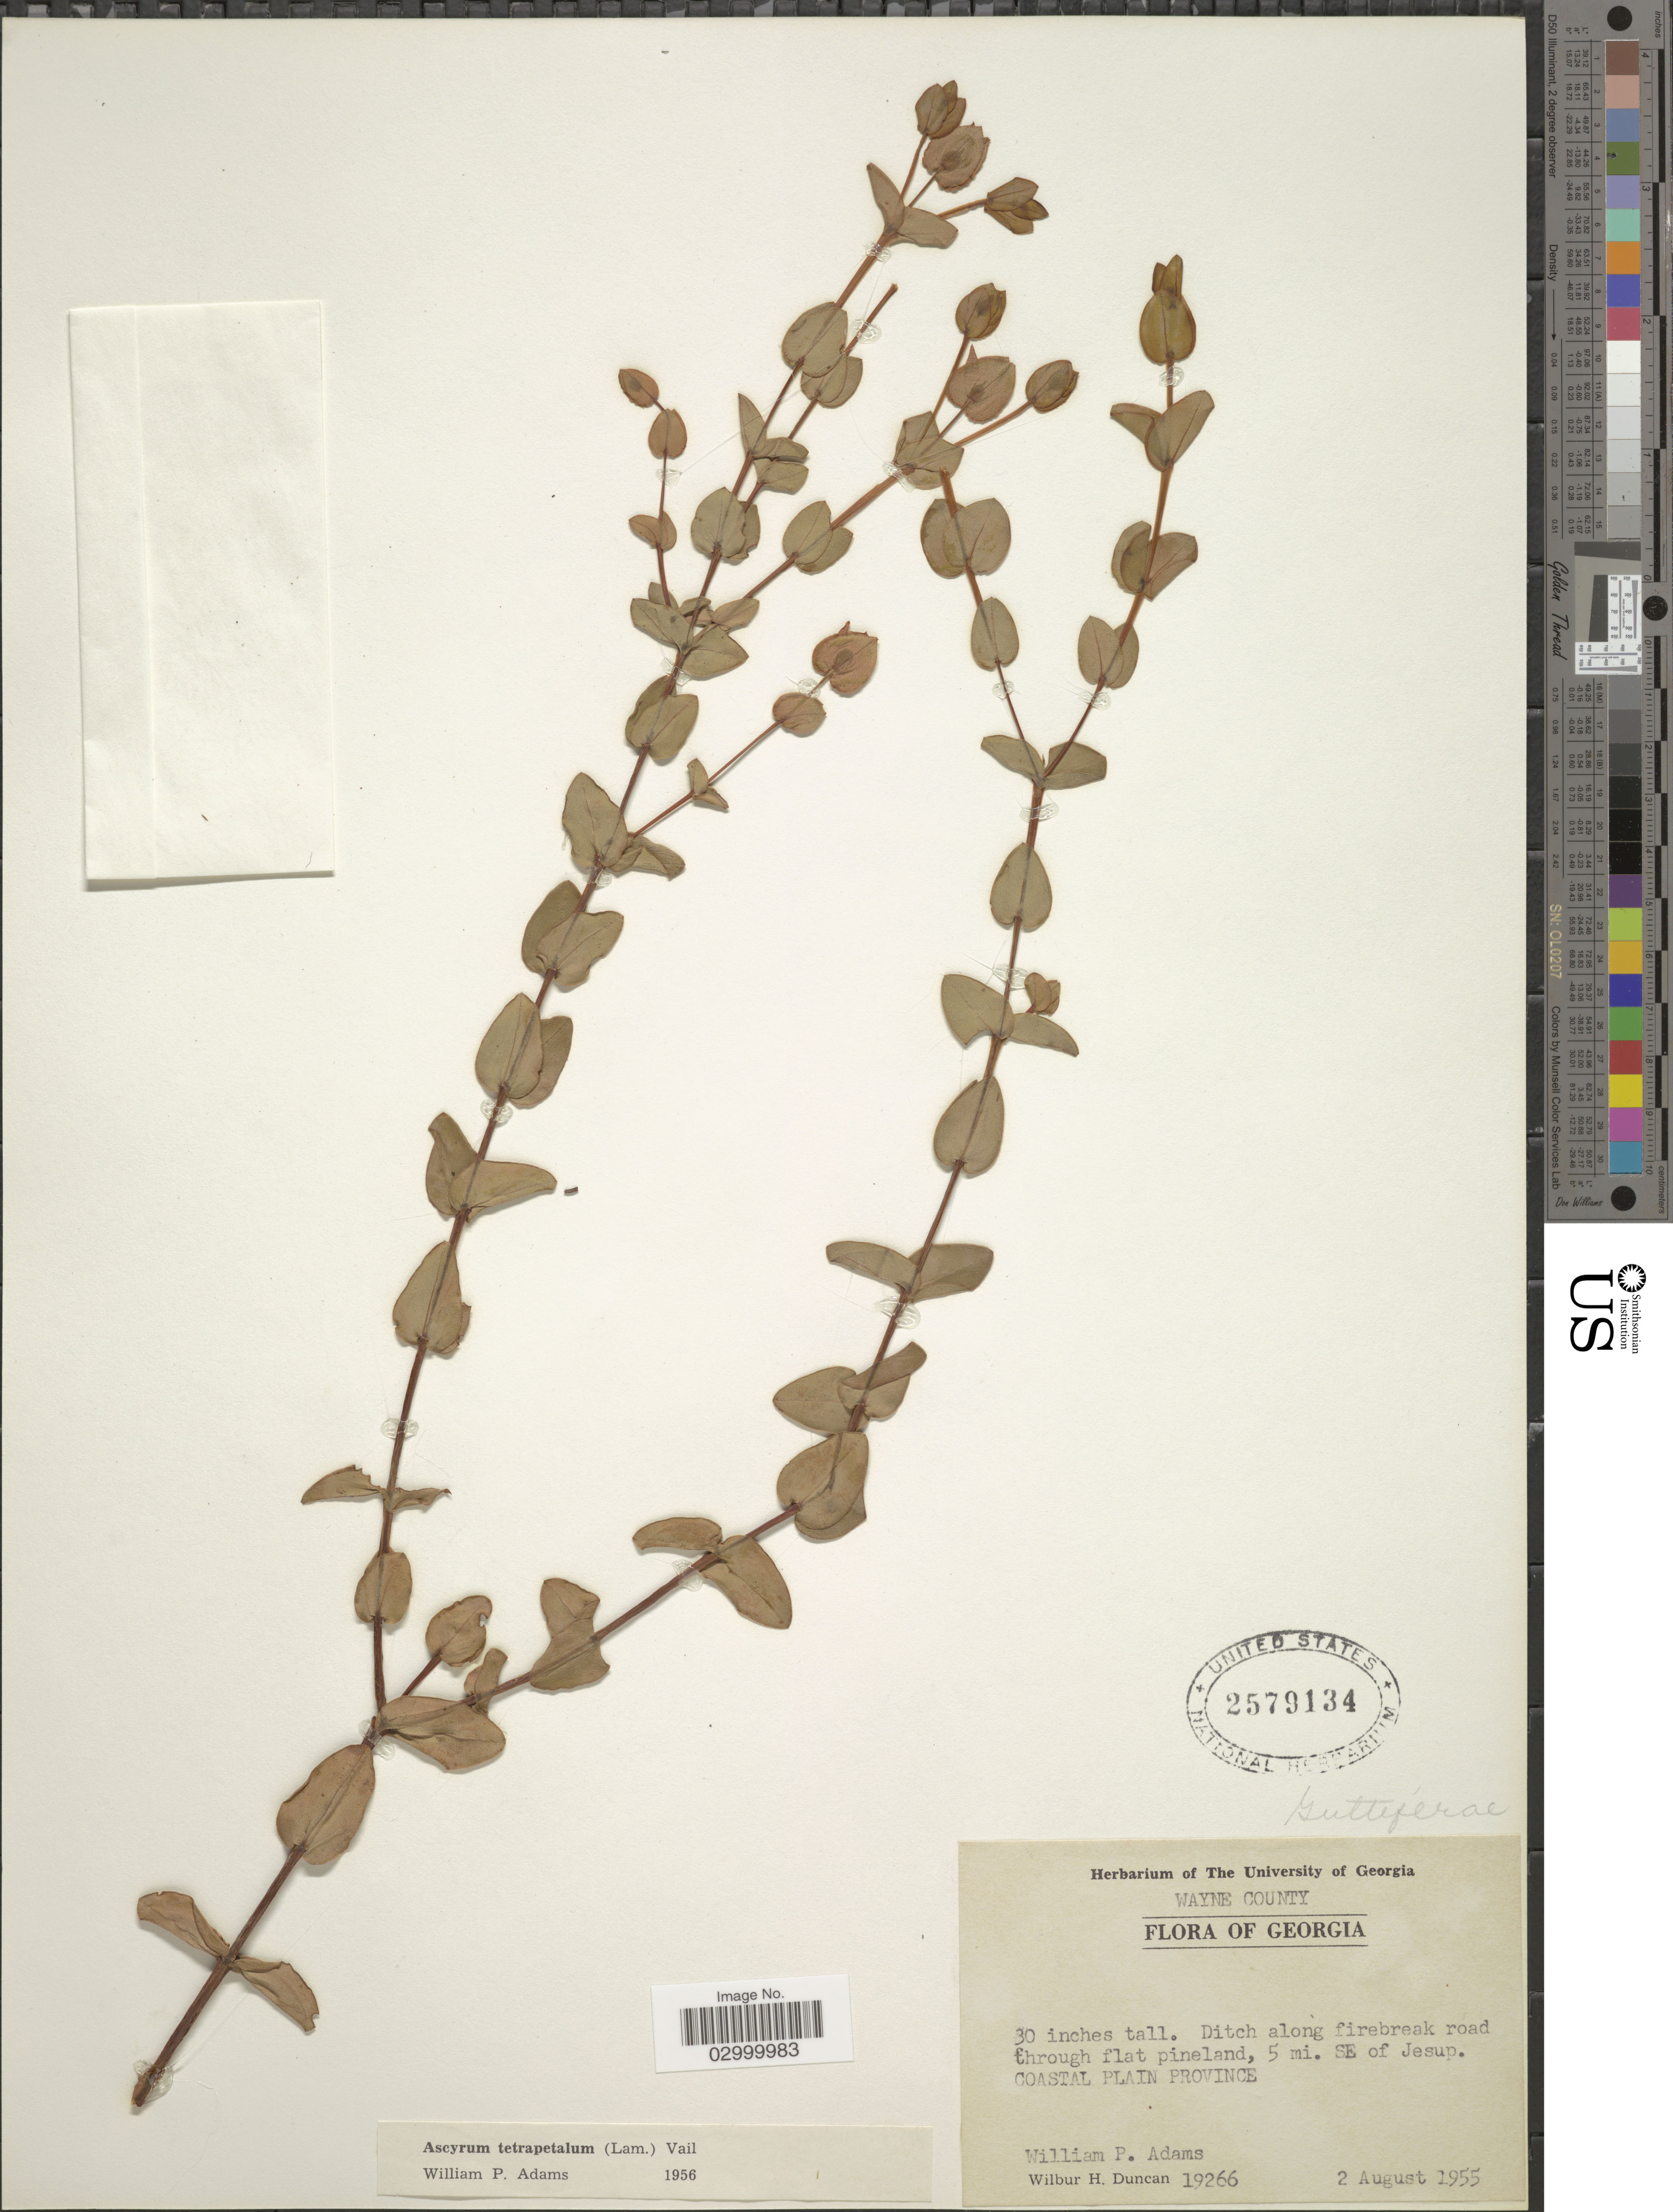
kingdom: Plantae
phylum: Tracheophyta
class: Magnoliopsida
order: Malpighiales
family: Hypericaceae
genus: Hypericum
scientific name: Hypericum tetrapetalum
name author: Lam.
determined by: Strong, Mark T., (BOT), Smithsonian Institution - National Museum of Natural History (UNITED STATES)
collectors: W. P. Adams & W. H. Duncan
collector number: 19266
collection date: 1955-08-02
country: United States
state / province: Georgia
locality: Wayne County. 5 mi. SE of Jesup. Coastal Plain Province.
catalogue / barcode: US 2579134